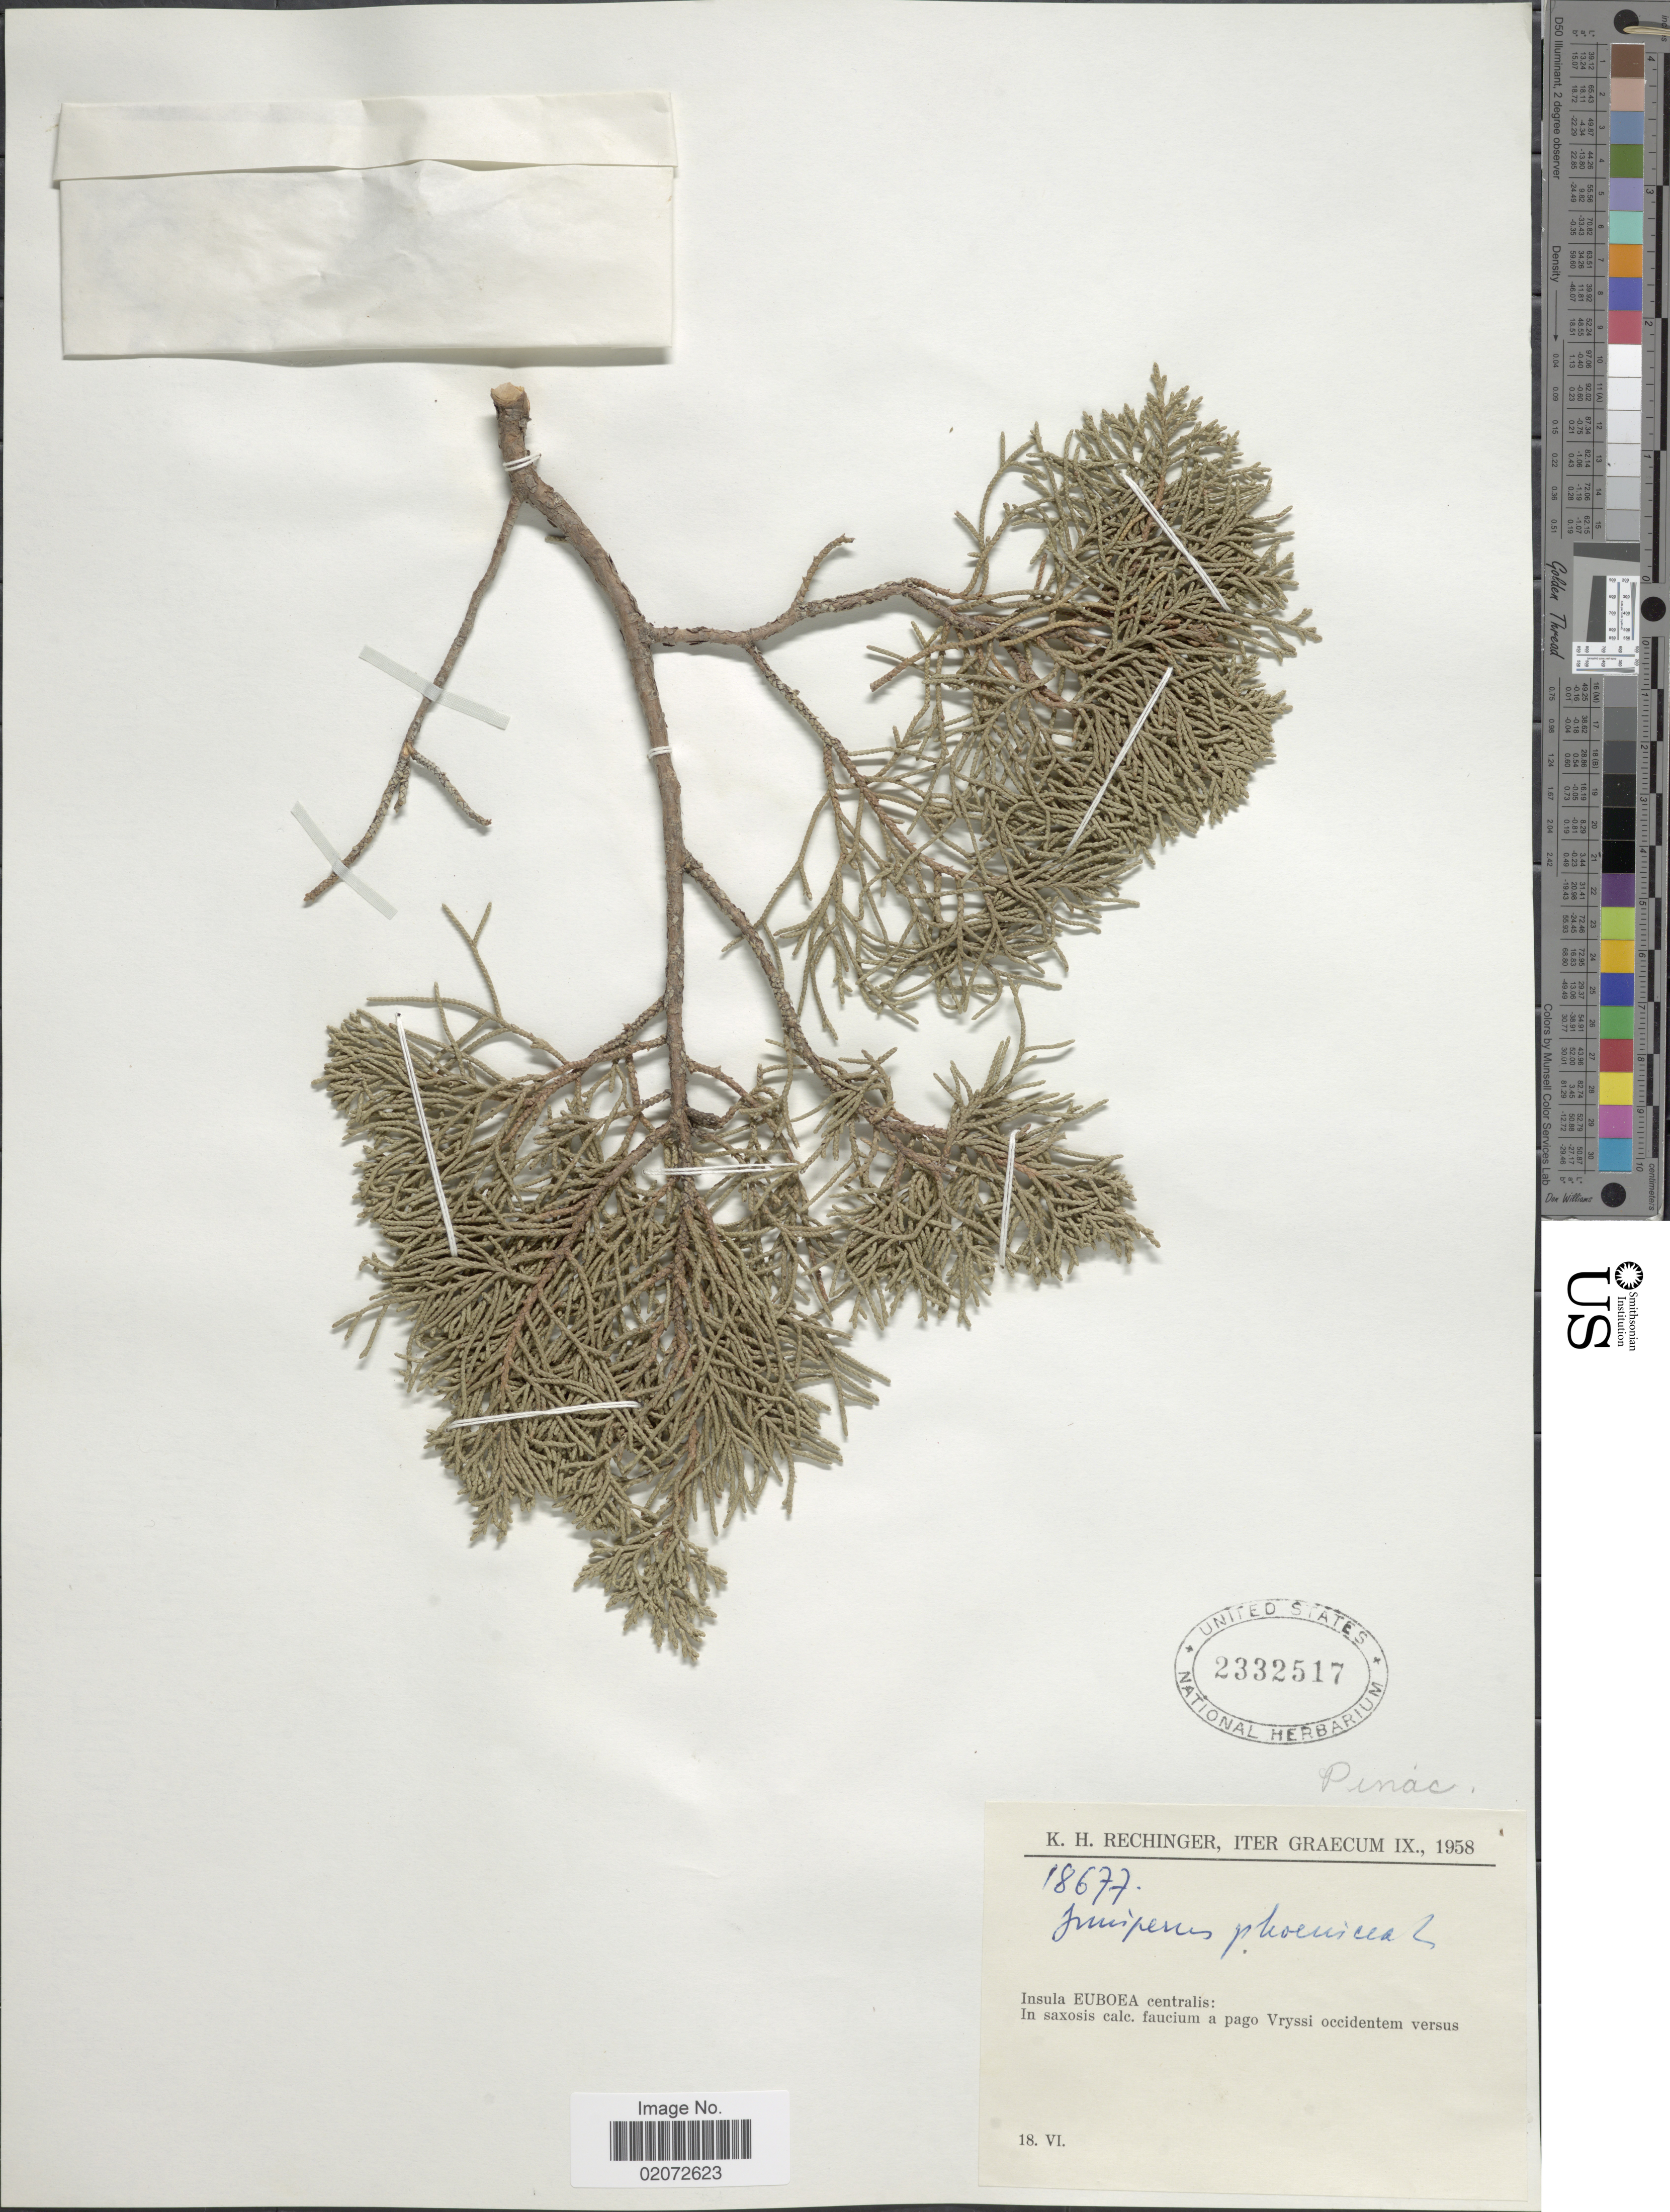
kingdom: Plantae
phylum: Tracheophyta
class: Pinopsida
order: Pinales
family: Cupressaceae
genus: Juniperus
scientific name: Juniperus phoenicea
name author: L.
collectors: K. H. Rechinger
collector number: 18677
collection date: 1958-06-18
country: Greece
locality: Graecum. Insula Euboea centralis: In saxosis calc. faucium a pago Vryssi occidentem versus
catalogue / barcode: US 2332517